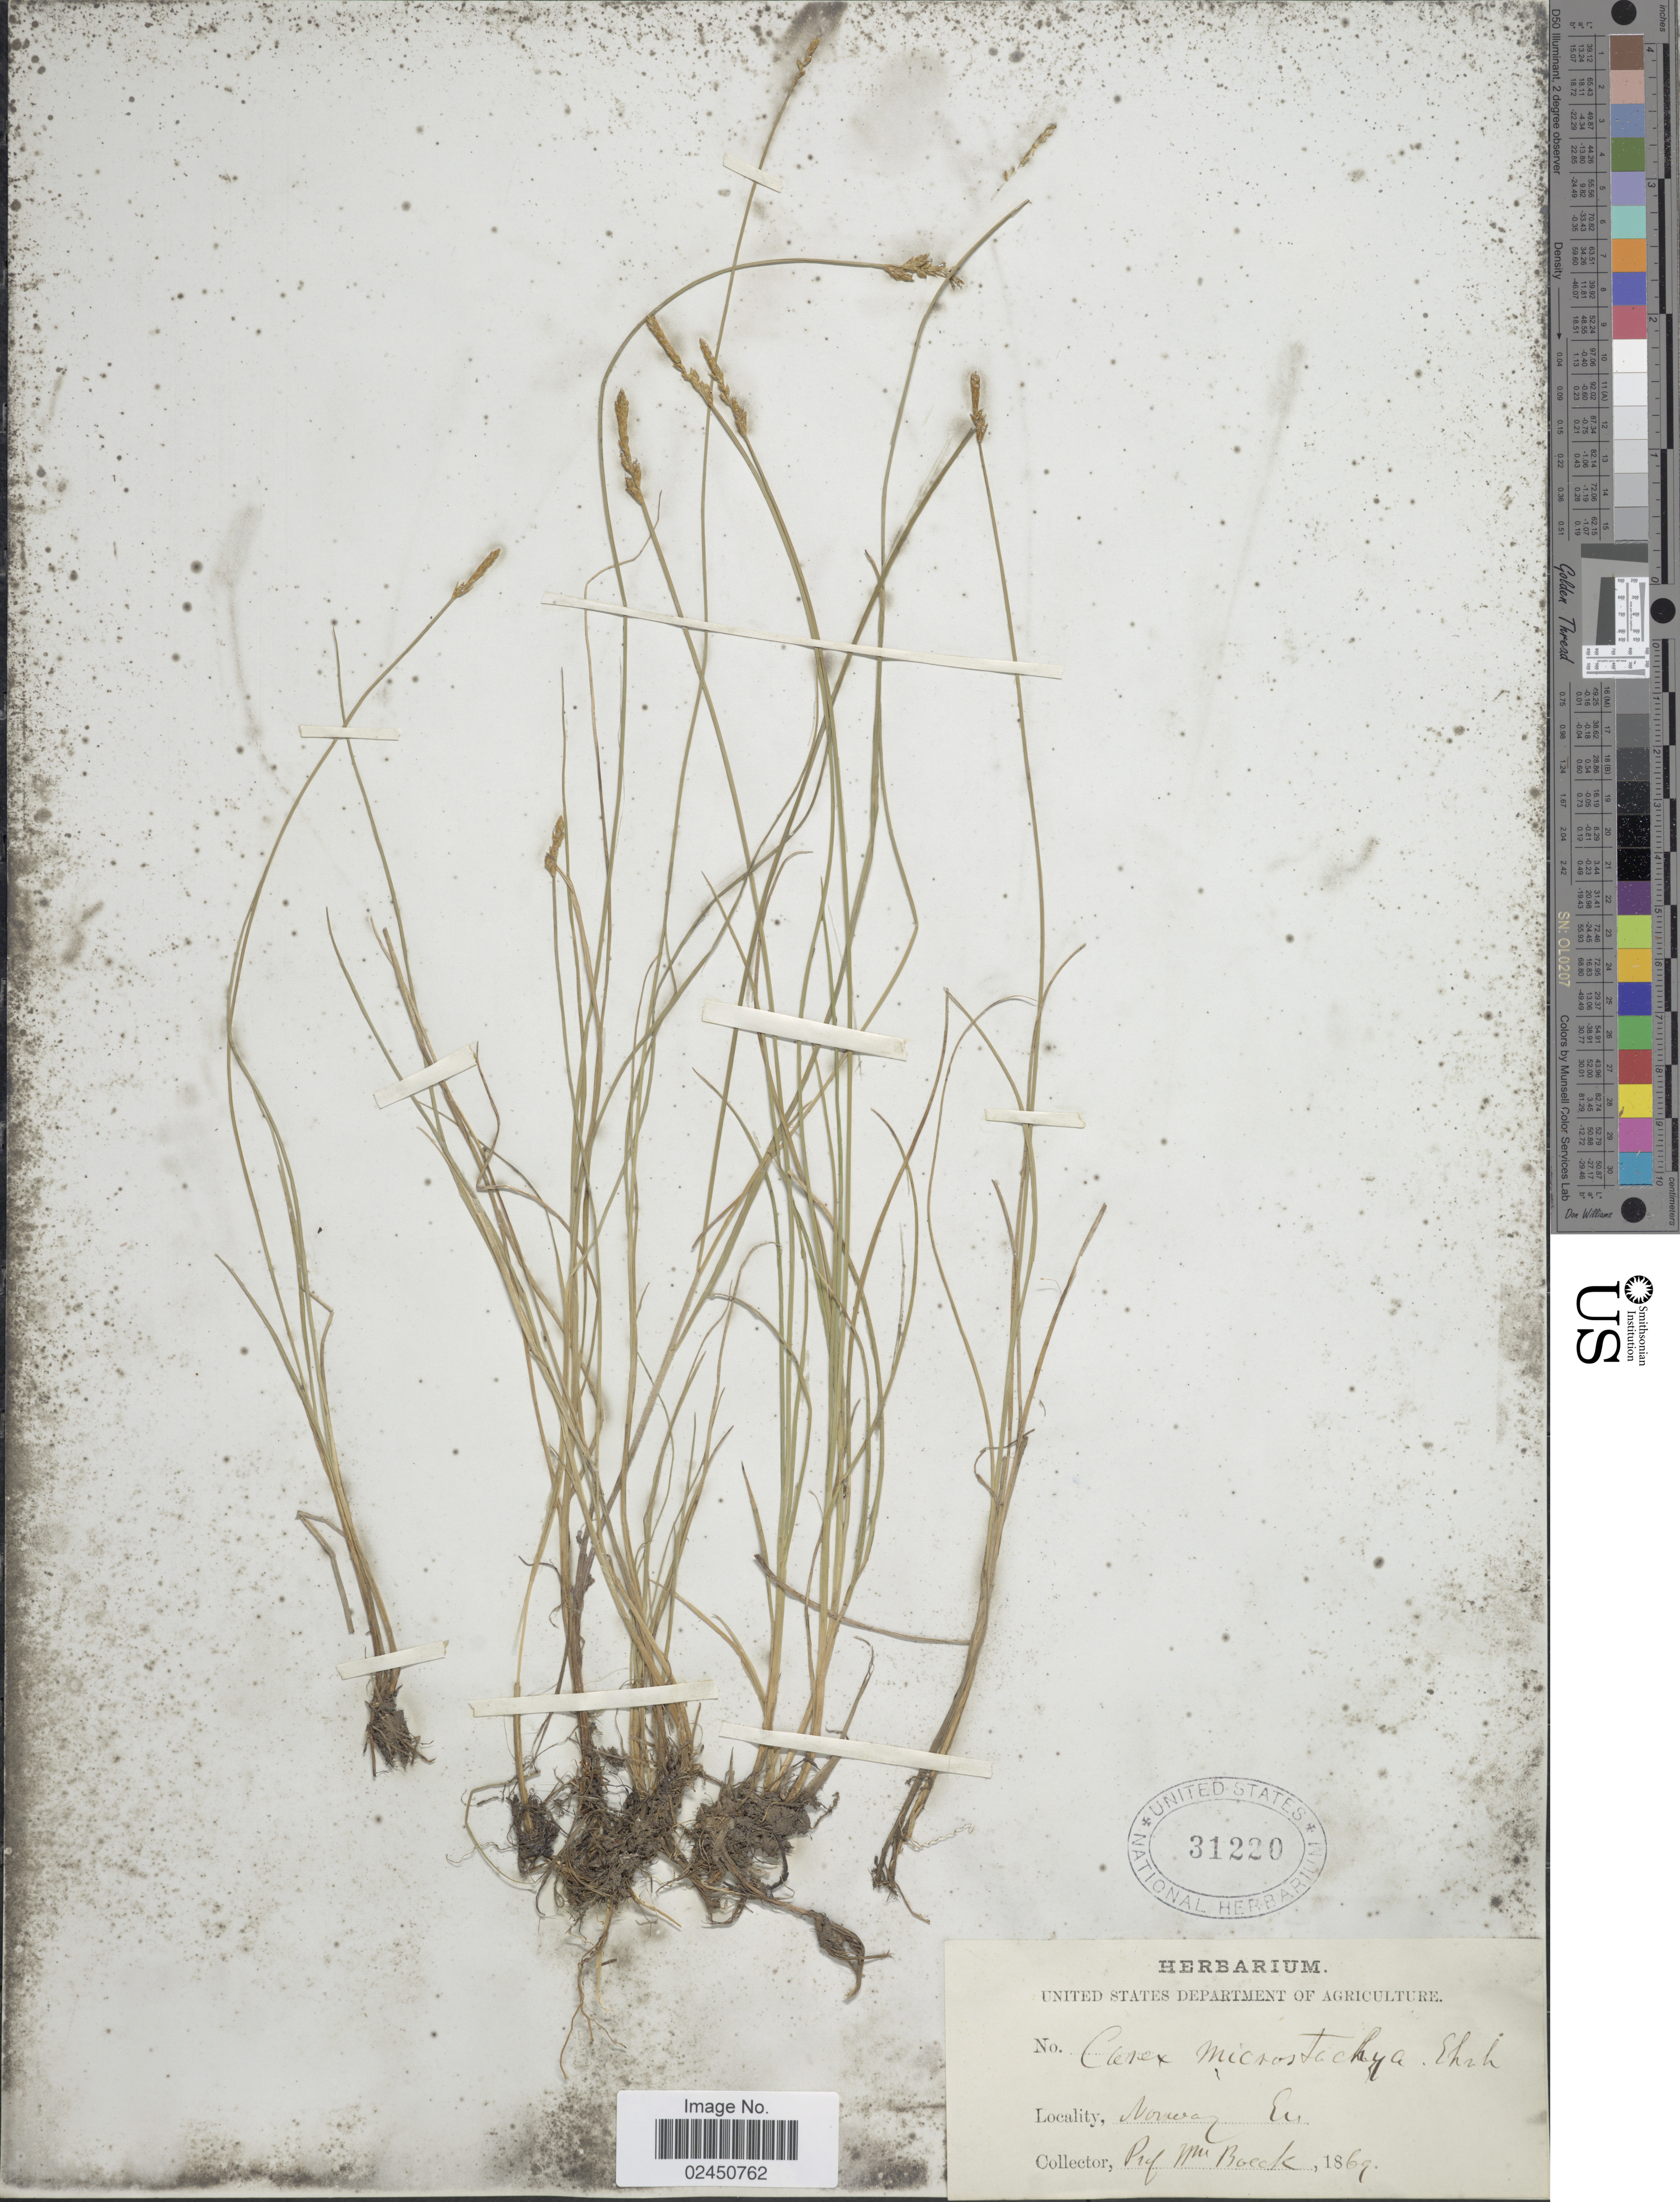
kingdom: Plantae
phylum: Tracheophyta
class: Liliopsida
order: Poales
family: Cyperaceae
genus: Carex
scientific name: Carex x microstachya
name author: Ehrh.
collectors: W. Boeck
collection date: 1869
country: Norway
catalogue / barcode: US 31220